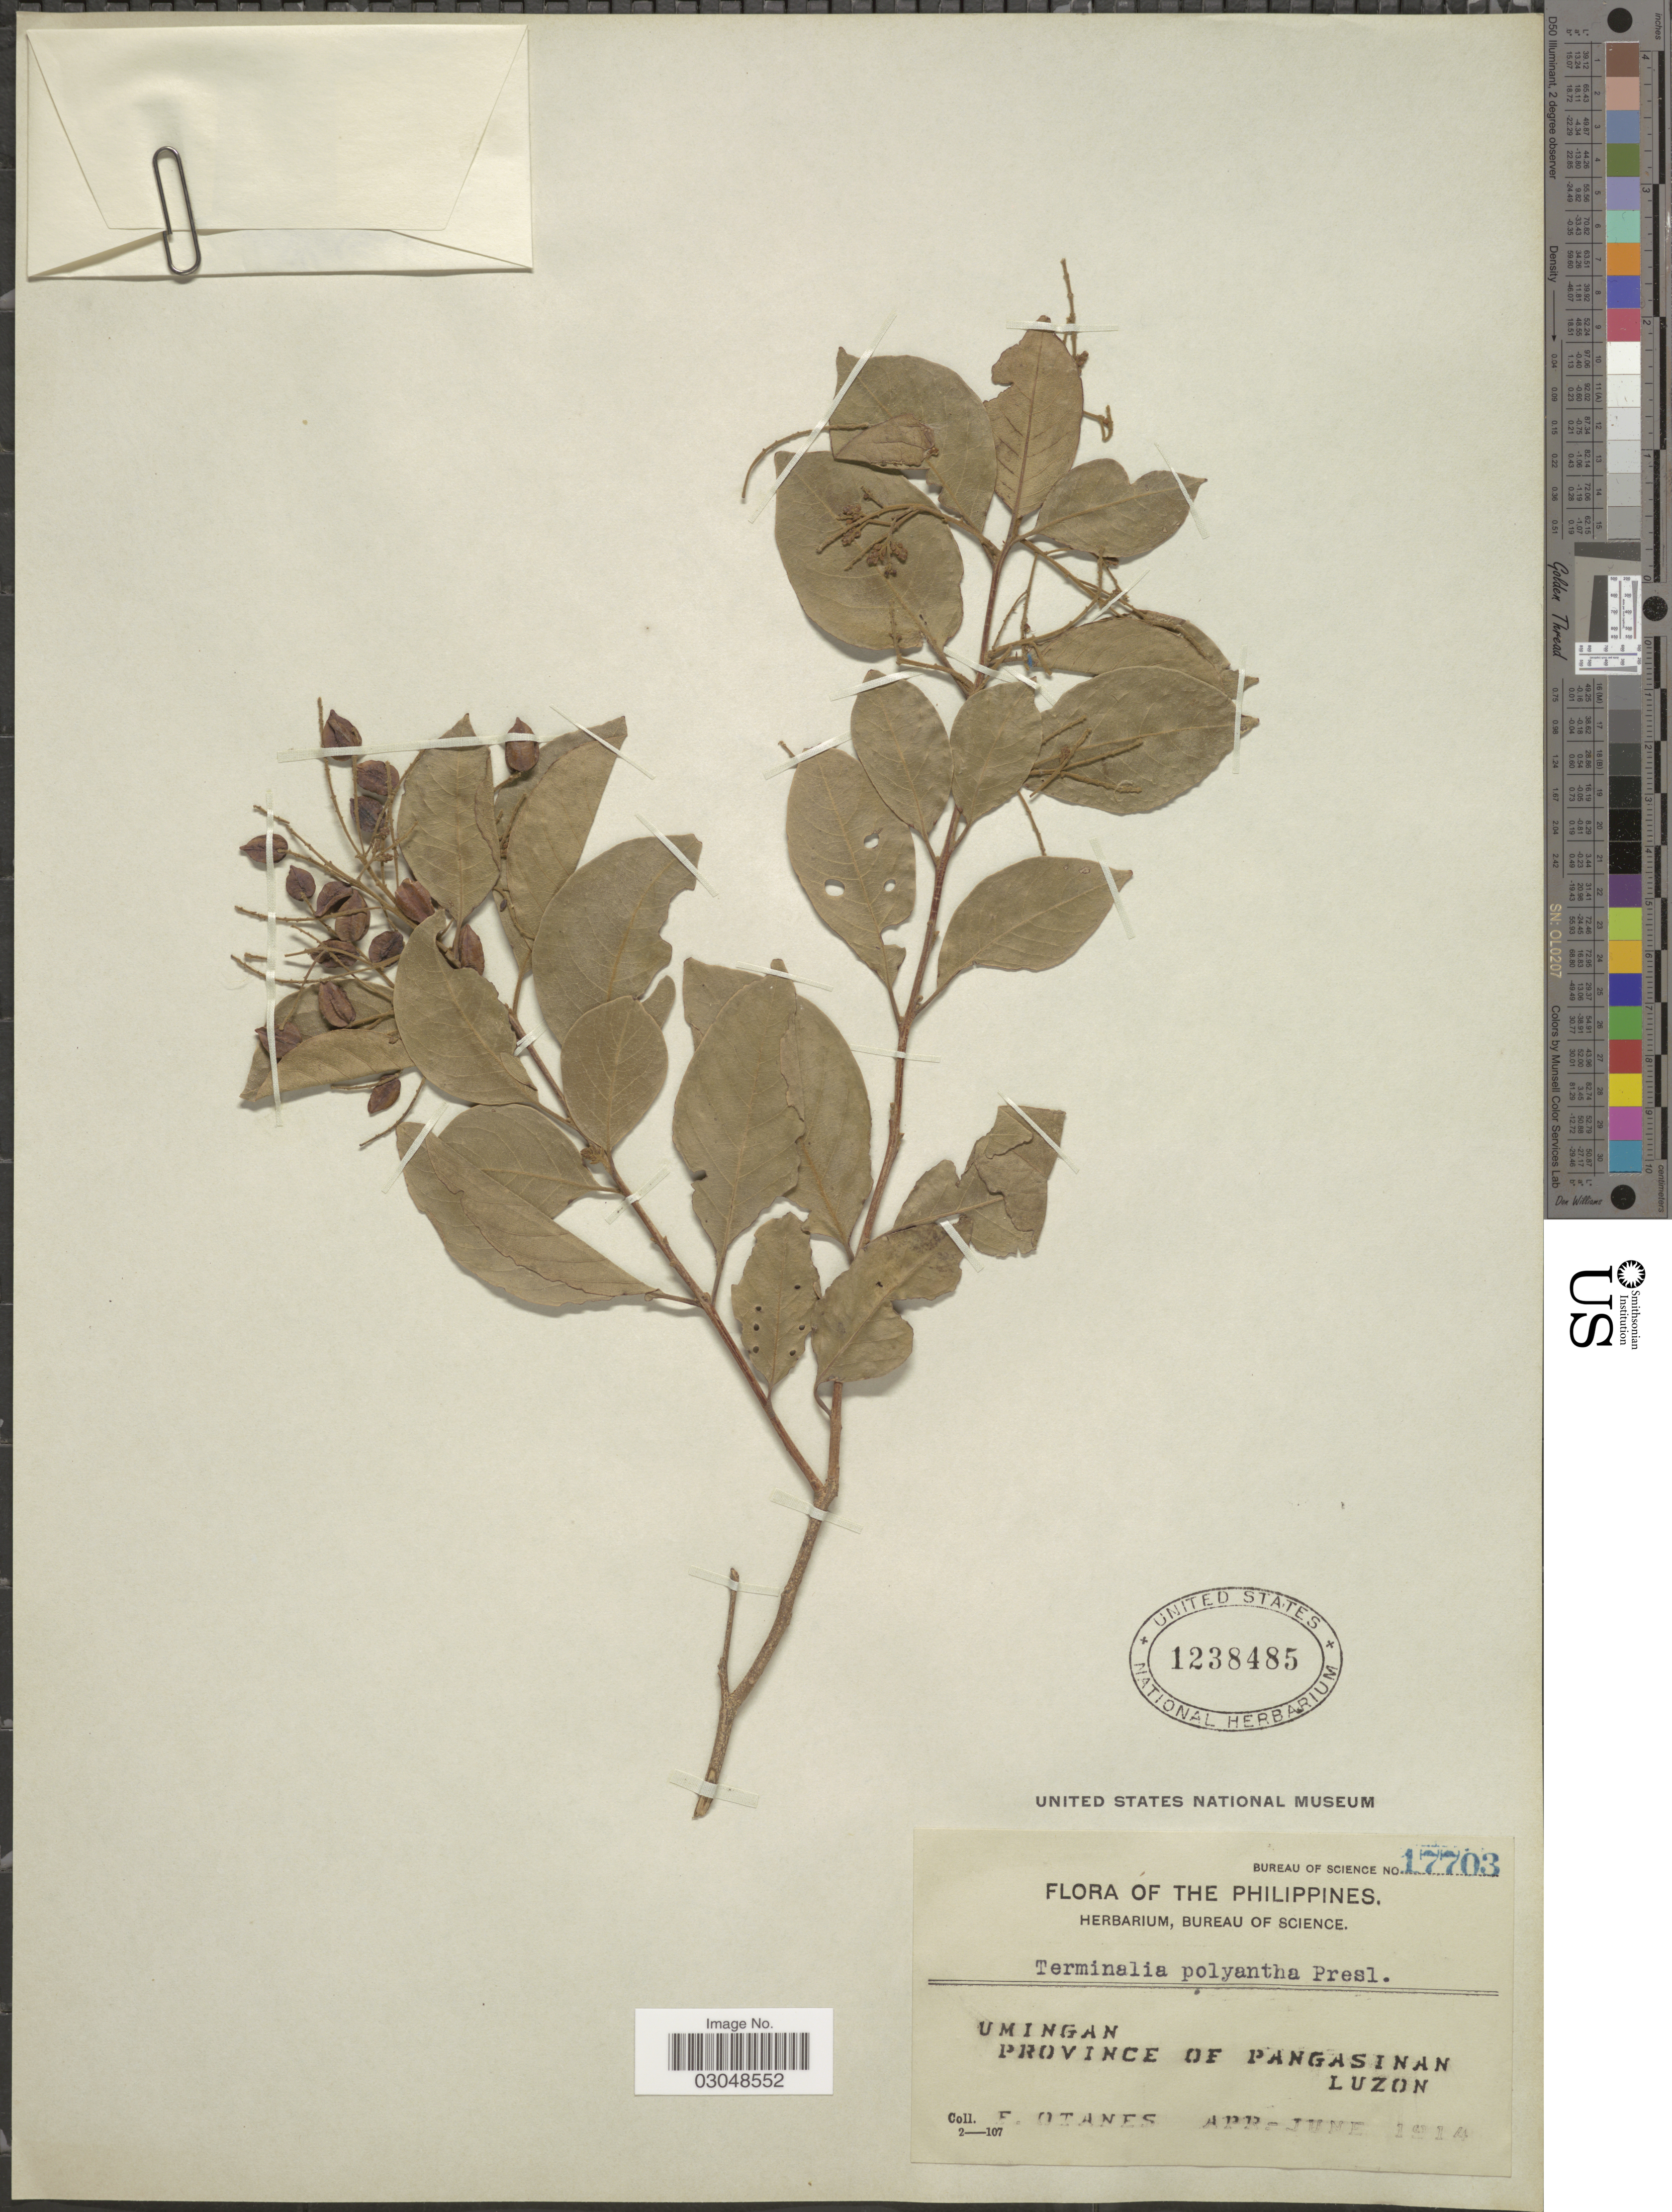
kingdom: Plantae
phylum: Tracheophyta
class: Magnoliopsida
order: Myrtales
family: Combretaceae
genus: Terminalia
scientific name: Terminalia polyantha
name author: C. Presl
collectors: F. Q. Otanes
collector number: Bureau of science 17703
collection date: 1914-04/1914-06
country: Philippines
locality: Umingan, Province of Pangasinan, Luzon.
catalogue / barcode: US 1238485